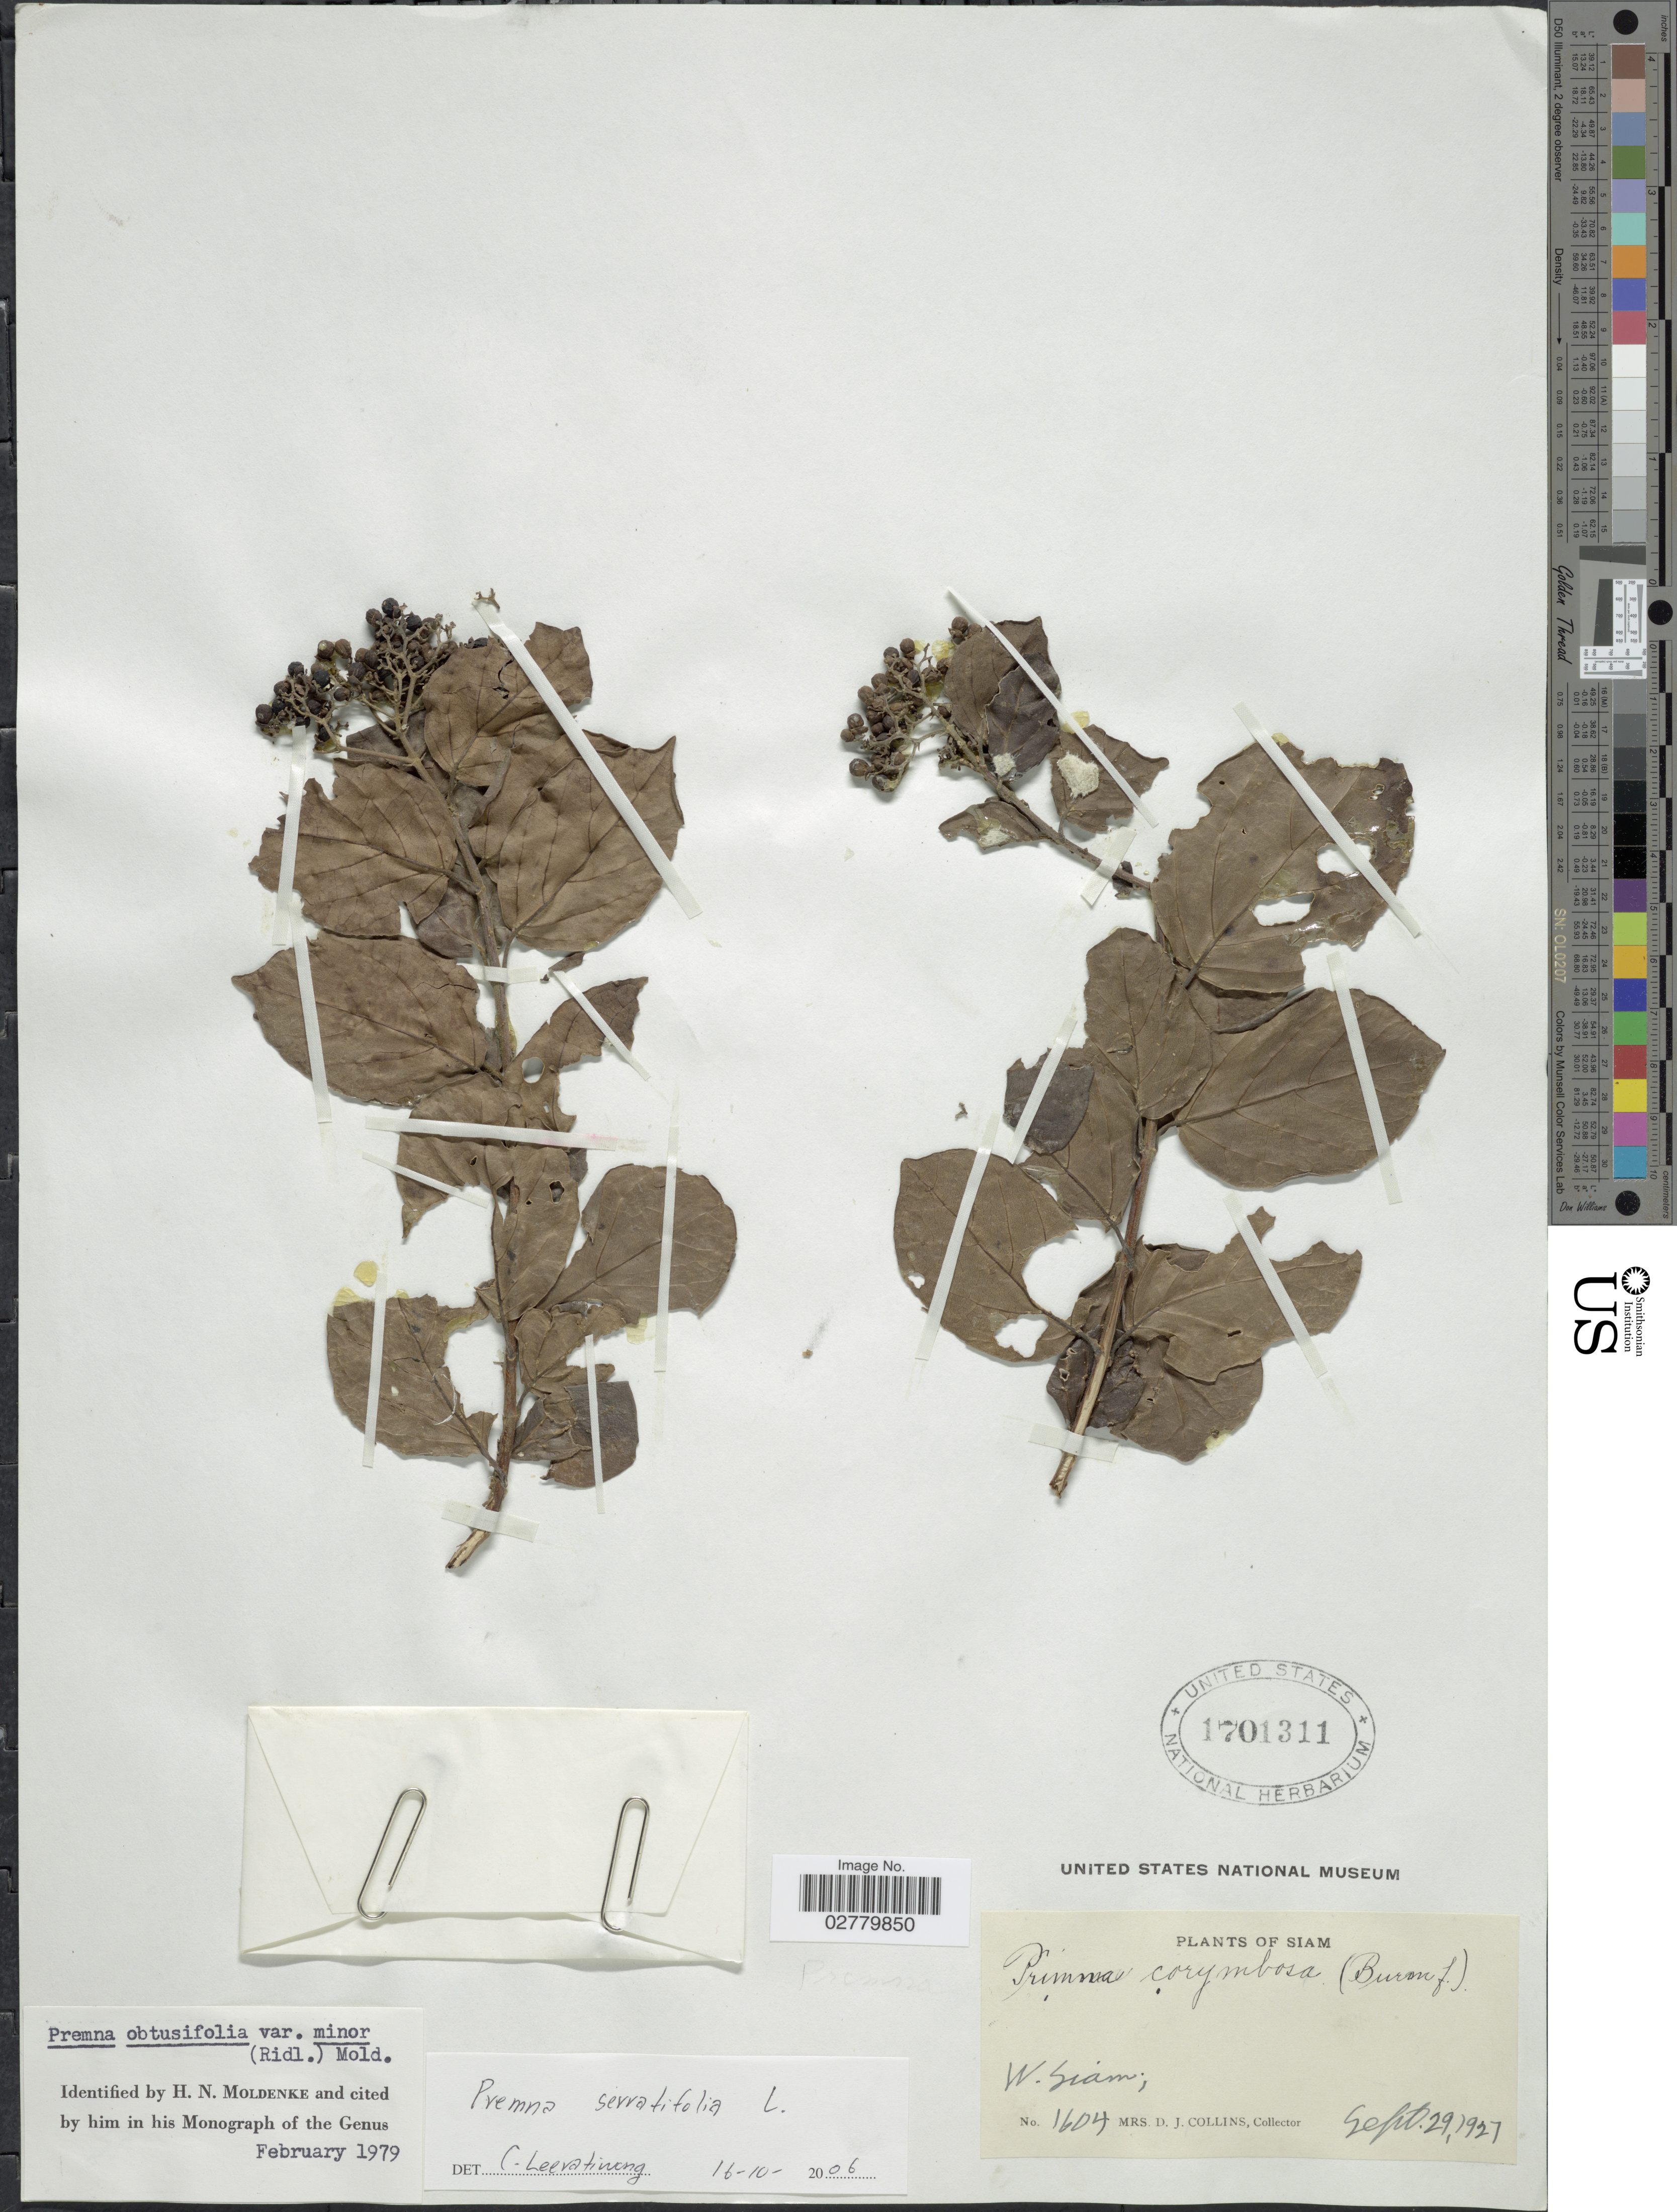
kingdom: Plantae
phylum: Tracheophyta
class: Magnoliopsida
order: Lamiales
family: Lamiaceae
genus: Premna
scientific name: Premna serratifolia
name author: L.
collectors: Mrs. D. J. Collins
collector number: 1604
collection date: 1927-09-29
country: Thailand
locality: Siam. W. Siam.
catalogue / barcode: US 1701311